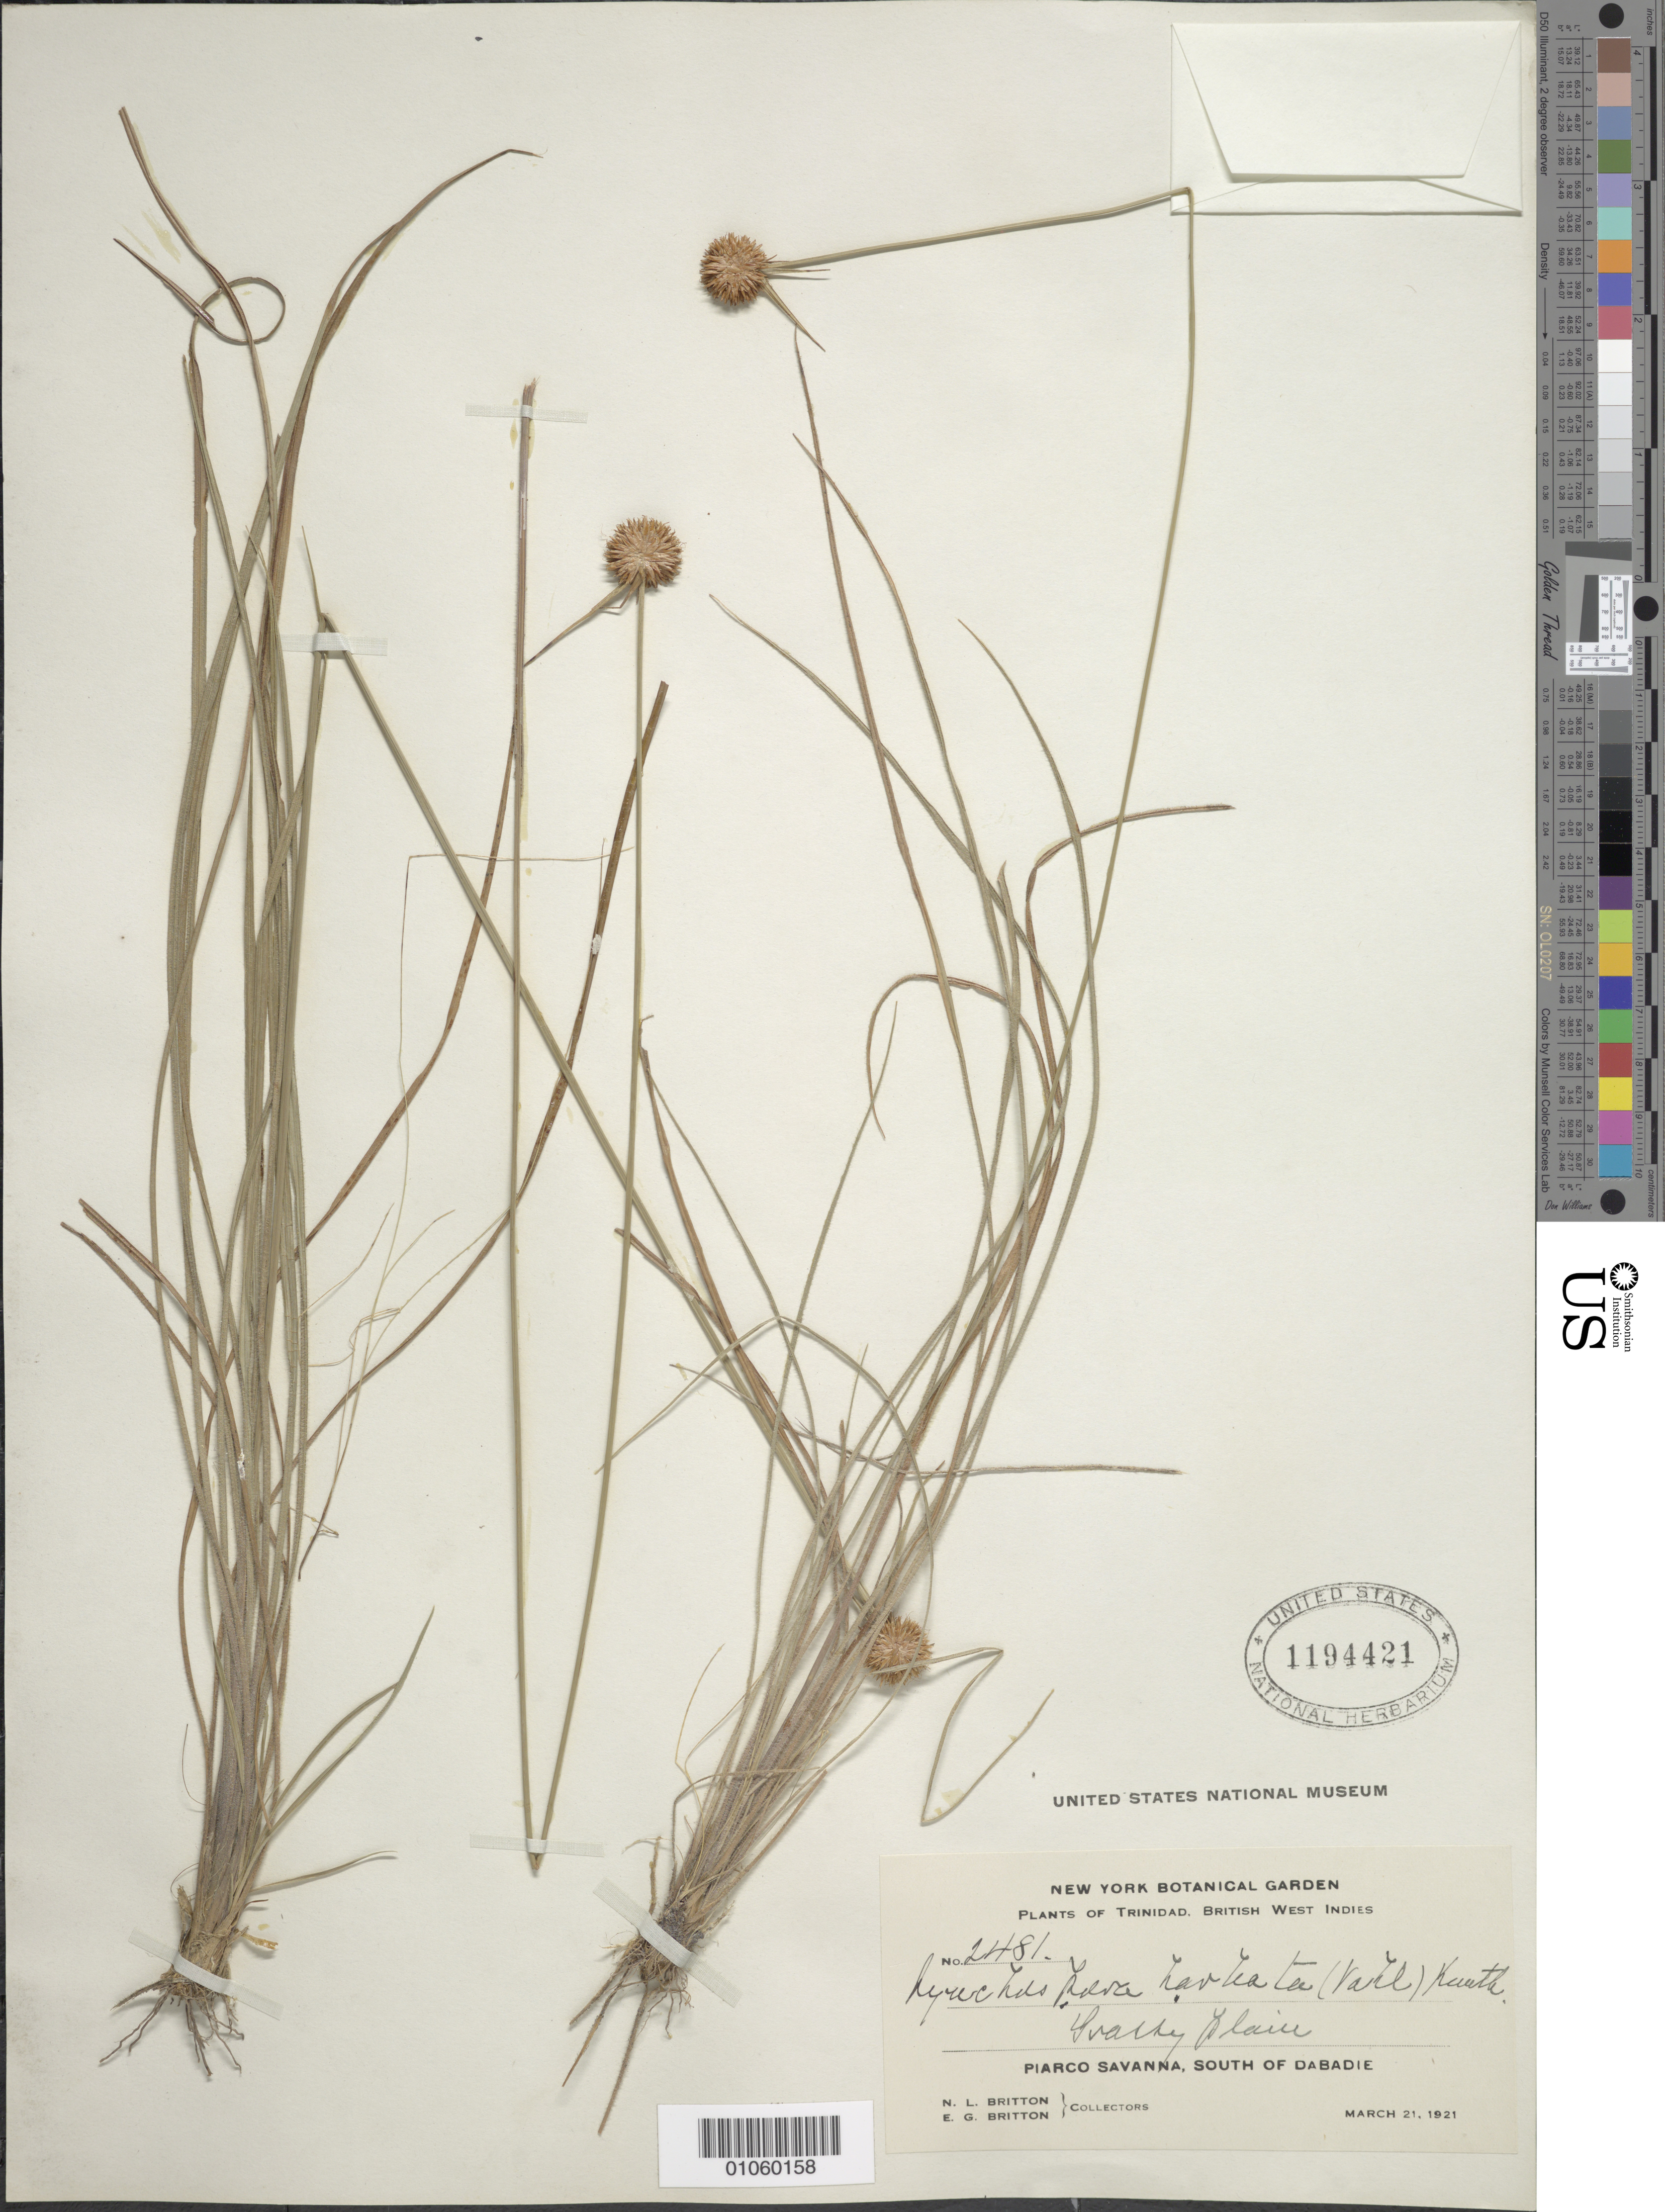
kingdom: Plantae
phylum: Tracheophyta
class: Liliopsida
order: Poales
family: Cyperaceae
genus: Rhynchospora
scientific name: Rhynchospora barbata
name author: (Vahl) Kunth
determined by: Alves, K.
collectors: N. Britton & E. G. Britton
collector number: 2481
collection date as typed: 21 Mar 1921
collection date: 1921-03-21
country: Trinidad and Tobago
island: Trinidad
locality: Piarco Savanna, S of Dabadie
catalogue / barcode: US 1194421